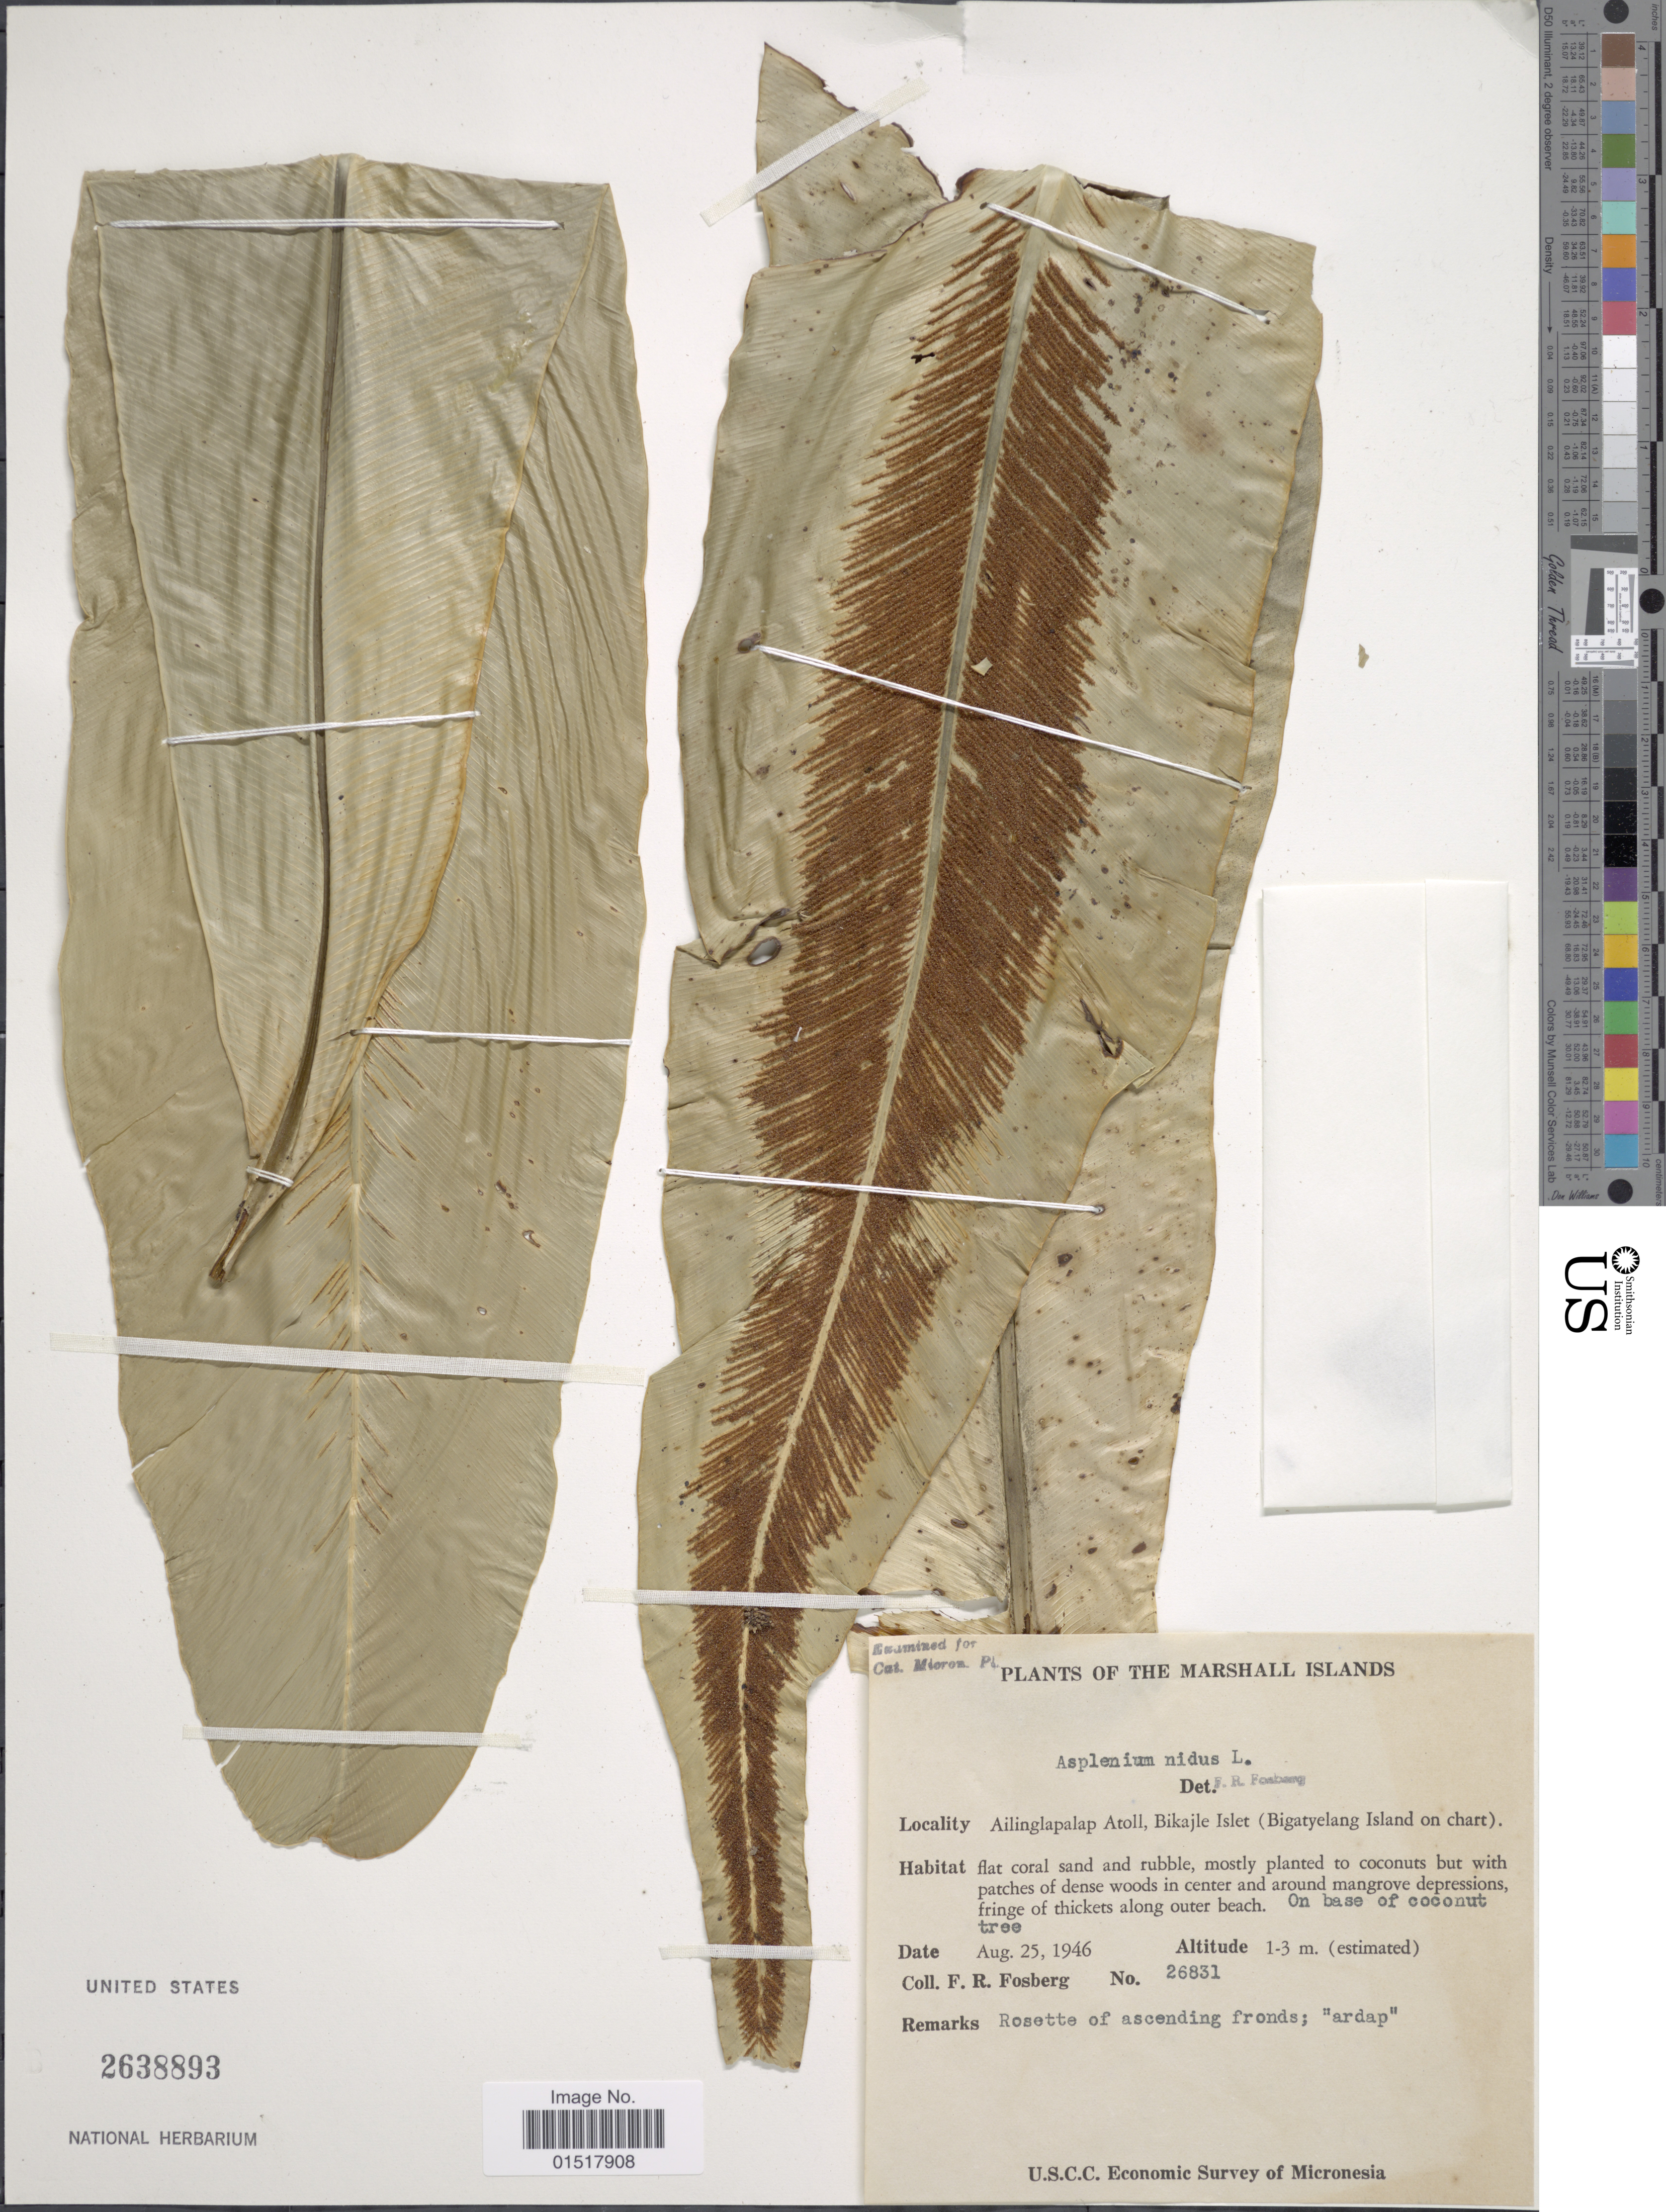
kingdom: Plantae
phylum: Tracheophyta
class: Polypodiopsida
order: Polypodiales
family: Aspleniaceae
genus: Asplenium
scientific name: Asplenium nidus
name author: L.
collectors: F. R. Fosberg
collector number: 26831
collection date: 1946-08-25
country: Marshall Islands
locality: Ailinglapalap Atoll, Bikajle Islet (Bigatyelang Island on chart).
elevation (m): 1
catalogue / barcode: US 2638893